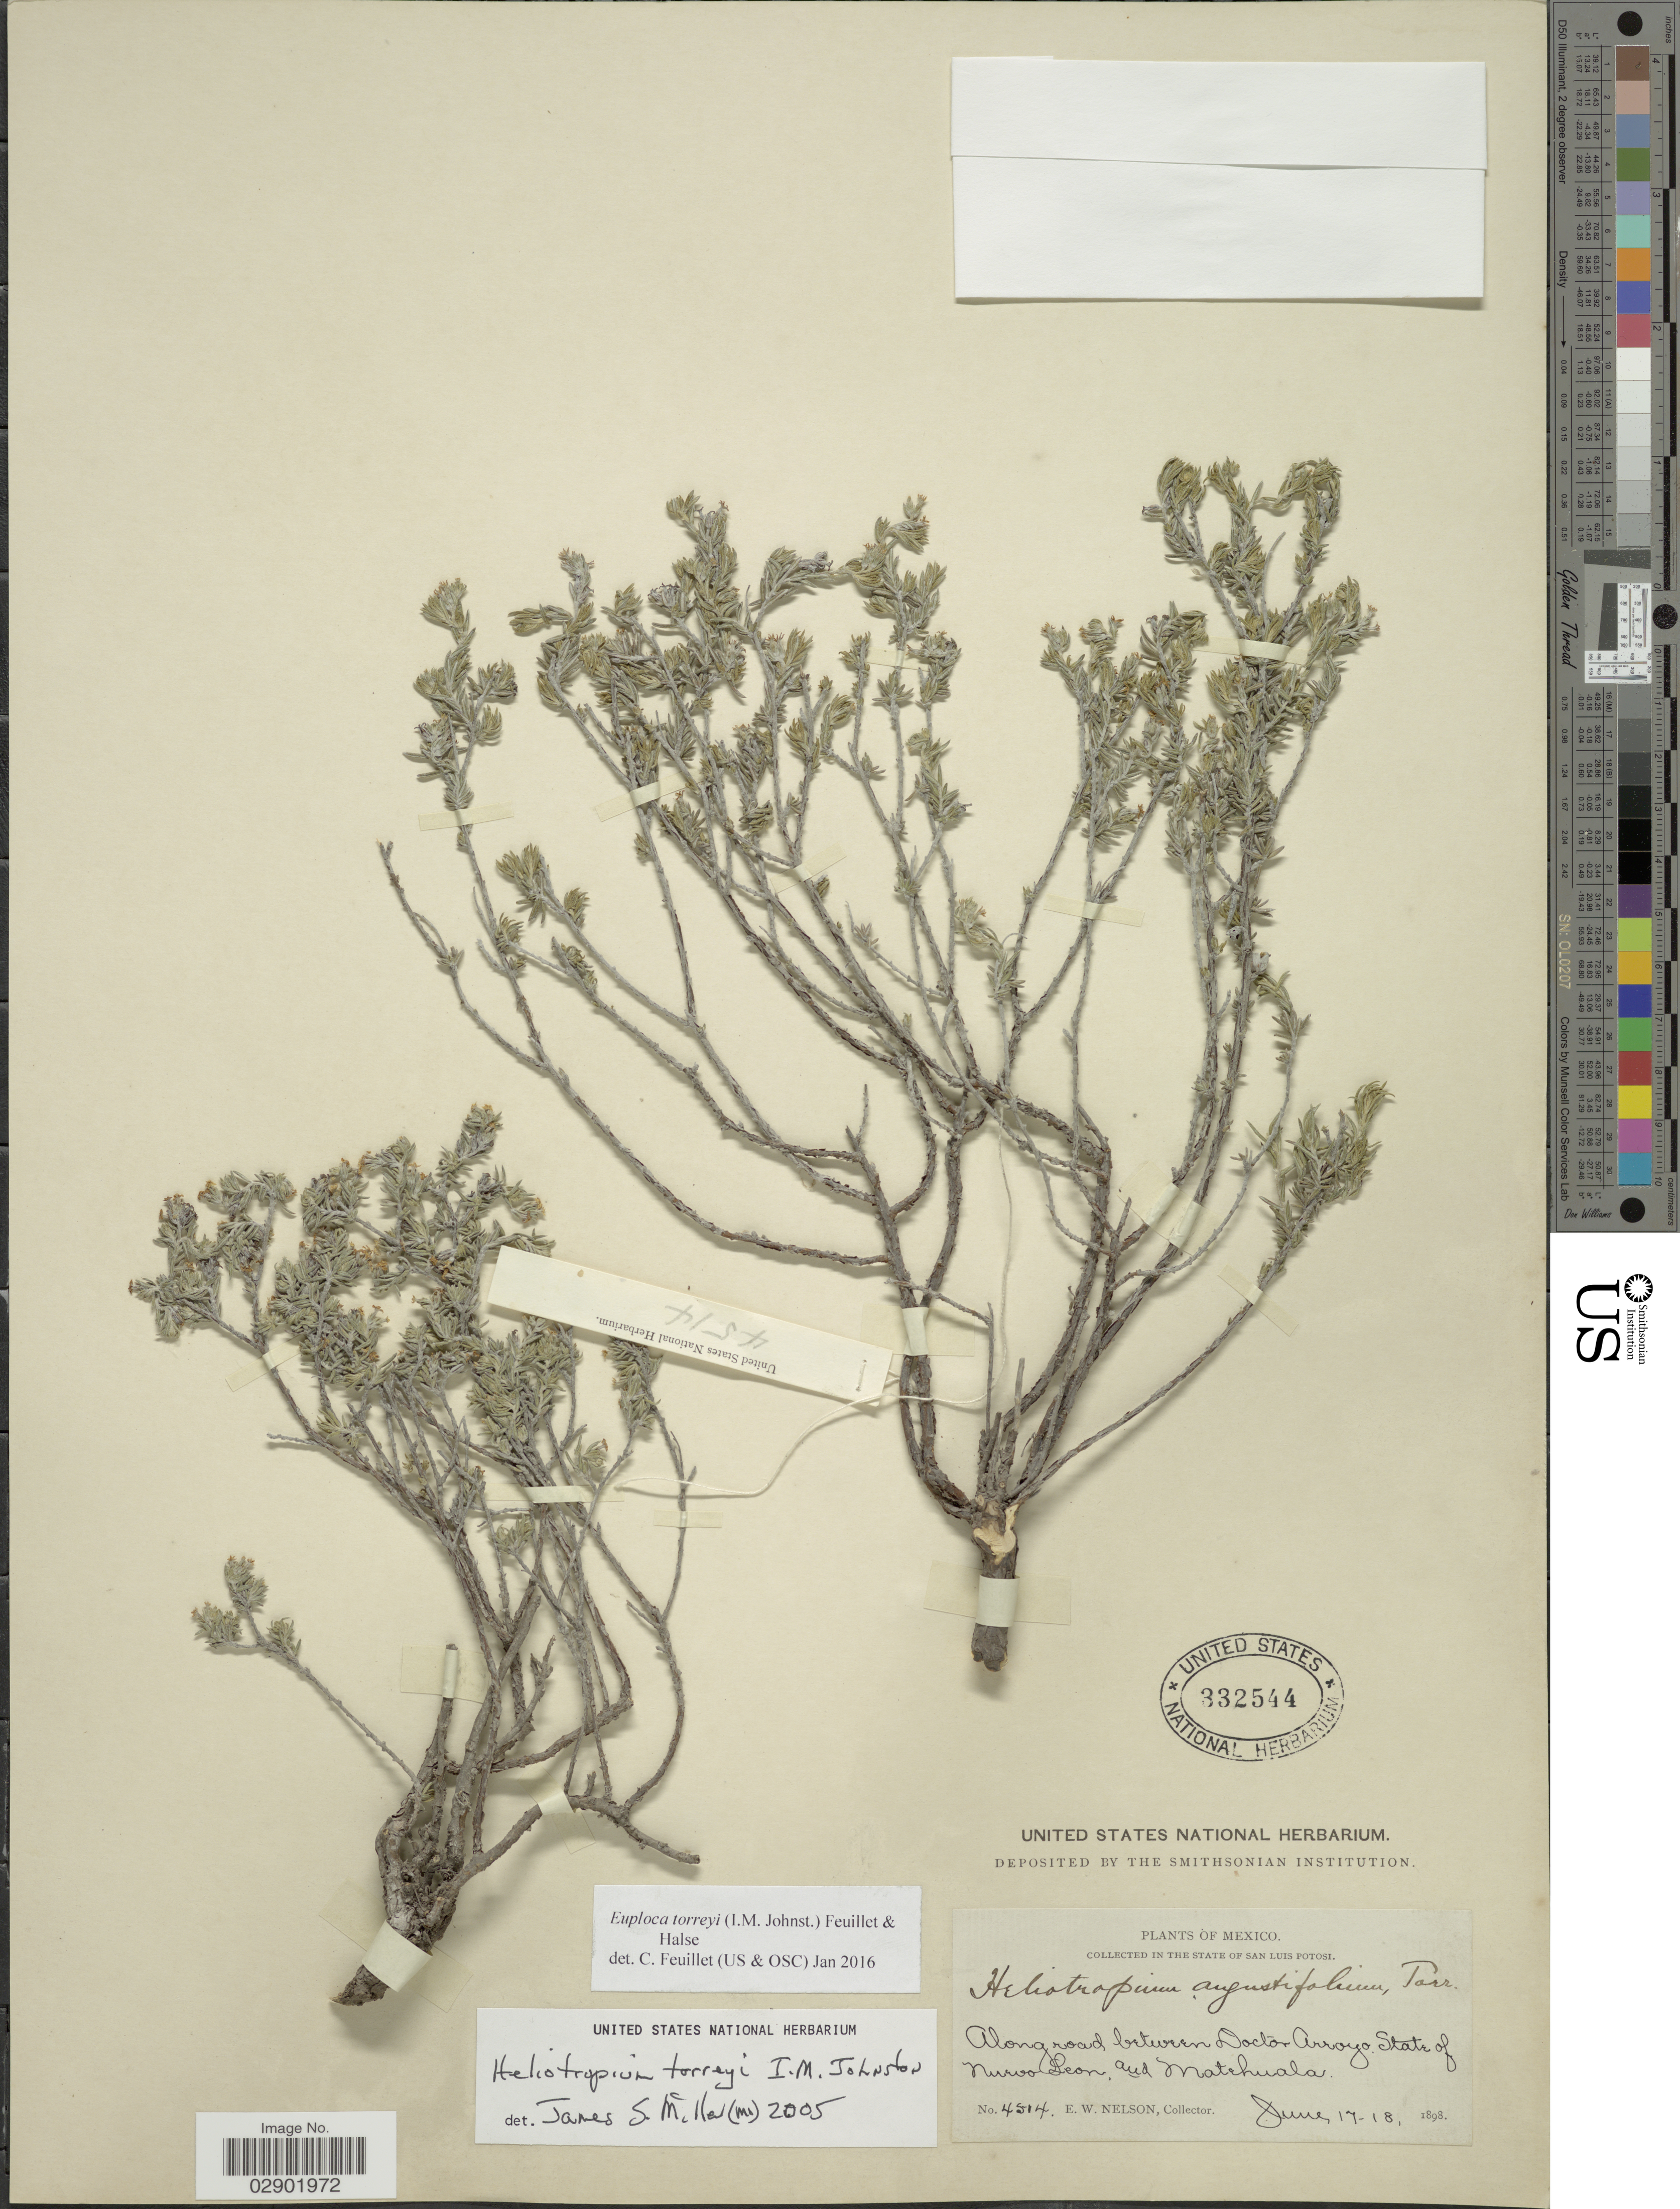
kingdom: Plantae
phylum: Tracheophyta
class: Magnoliopsida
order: Boraginales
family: Heliotropiaceae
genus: Euploca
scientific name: Euploca torreyi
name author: (I.M. Johnst.) Feuillet & Halse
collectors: E. W. Nelson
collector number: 4514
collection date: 1898-06-17/1898-06-18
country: Mexico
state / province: San Luis Potosí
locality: Along road between Doctor Arroyo, and Matehuala.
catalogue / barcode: US 332544